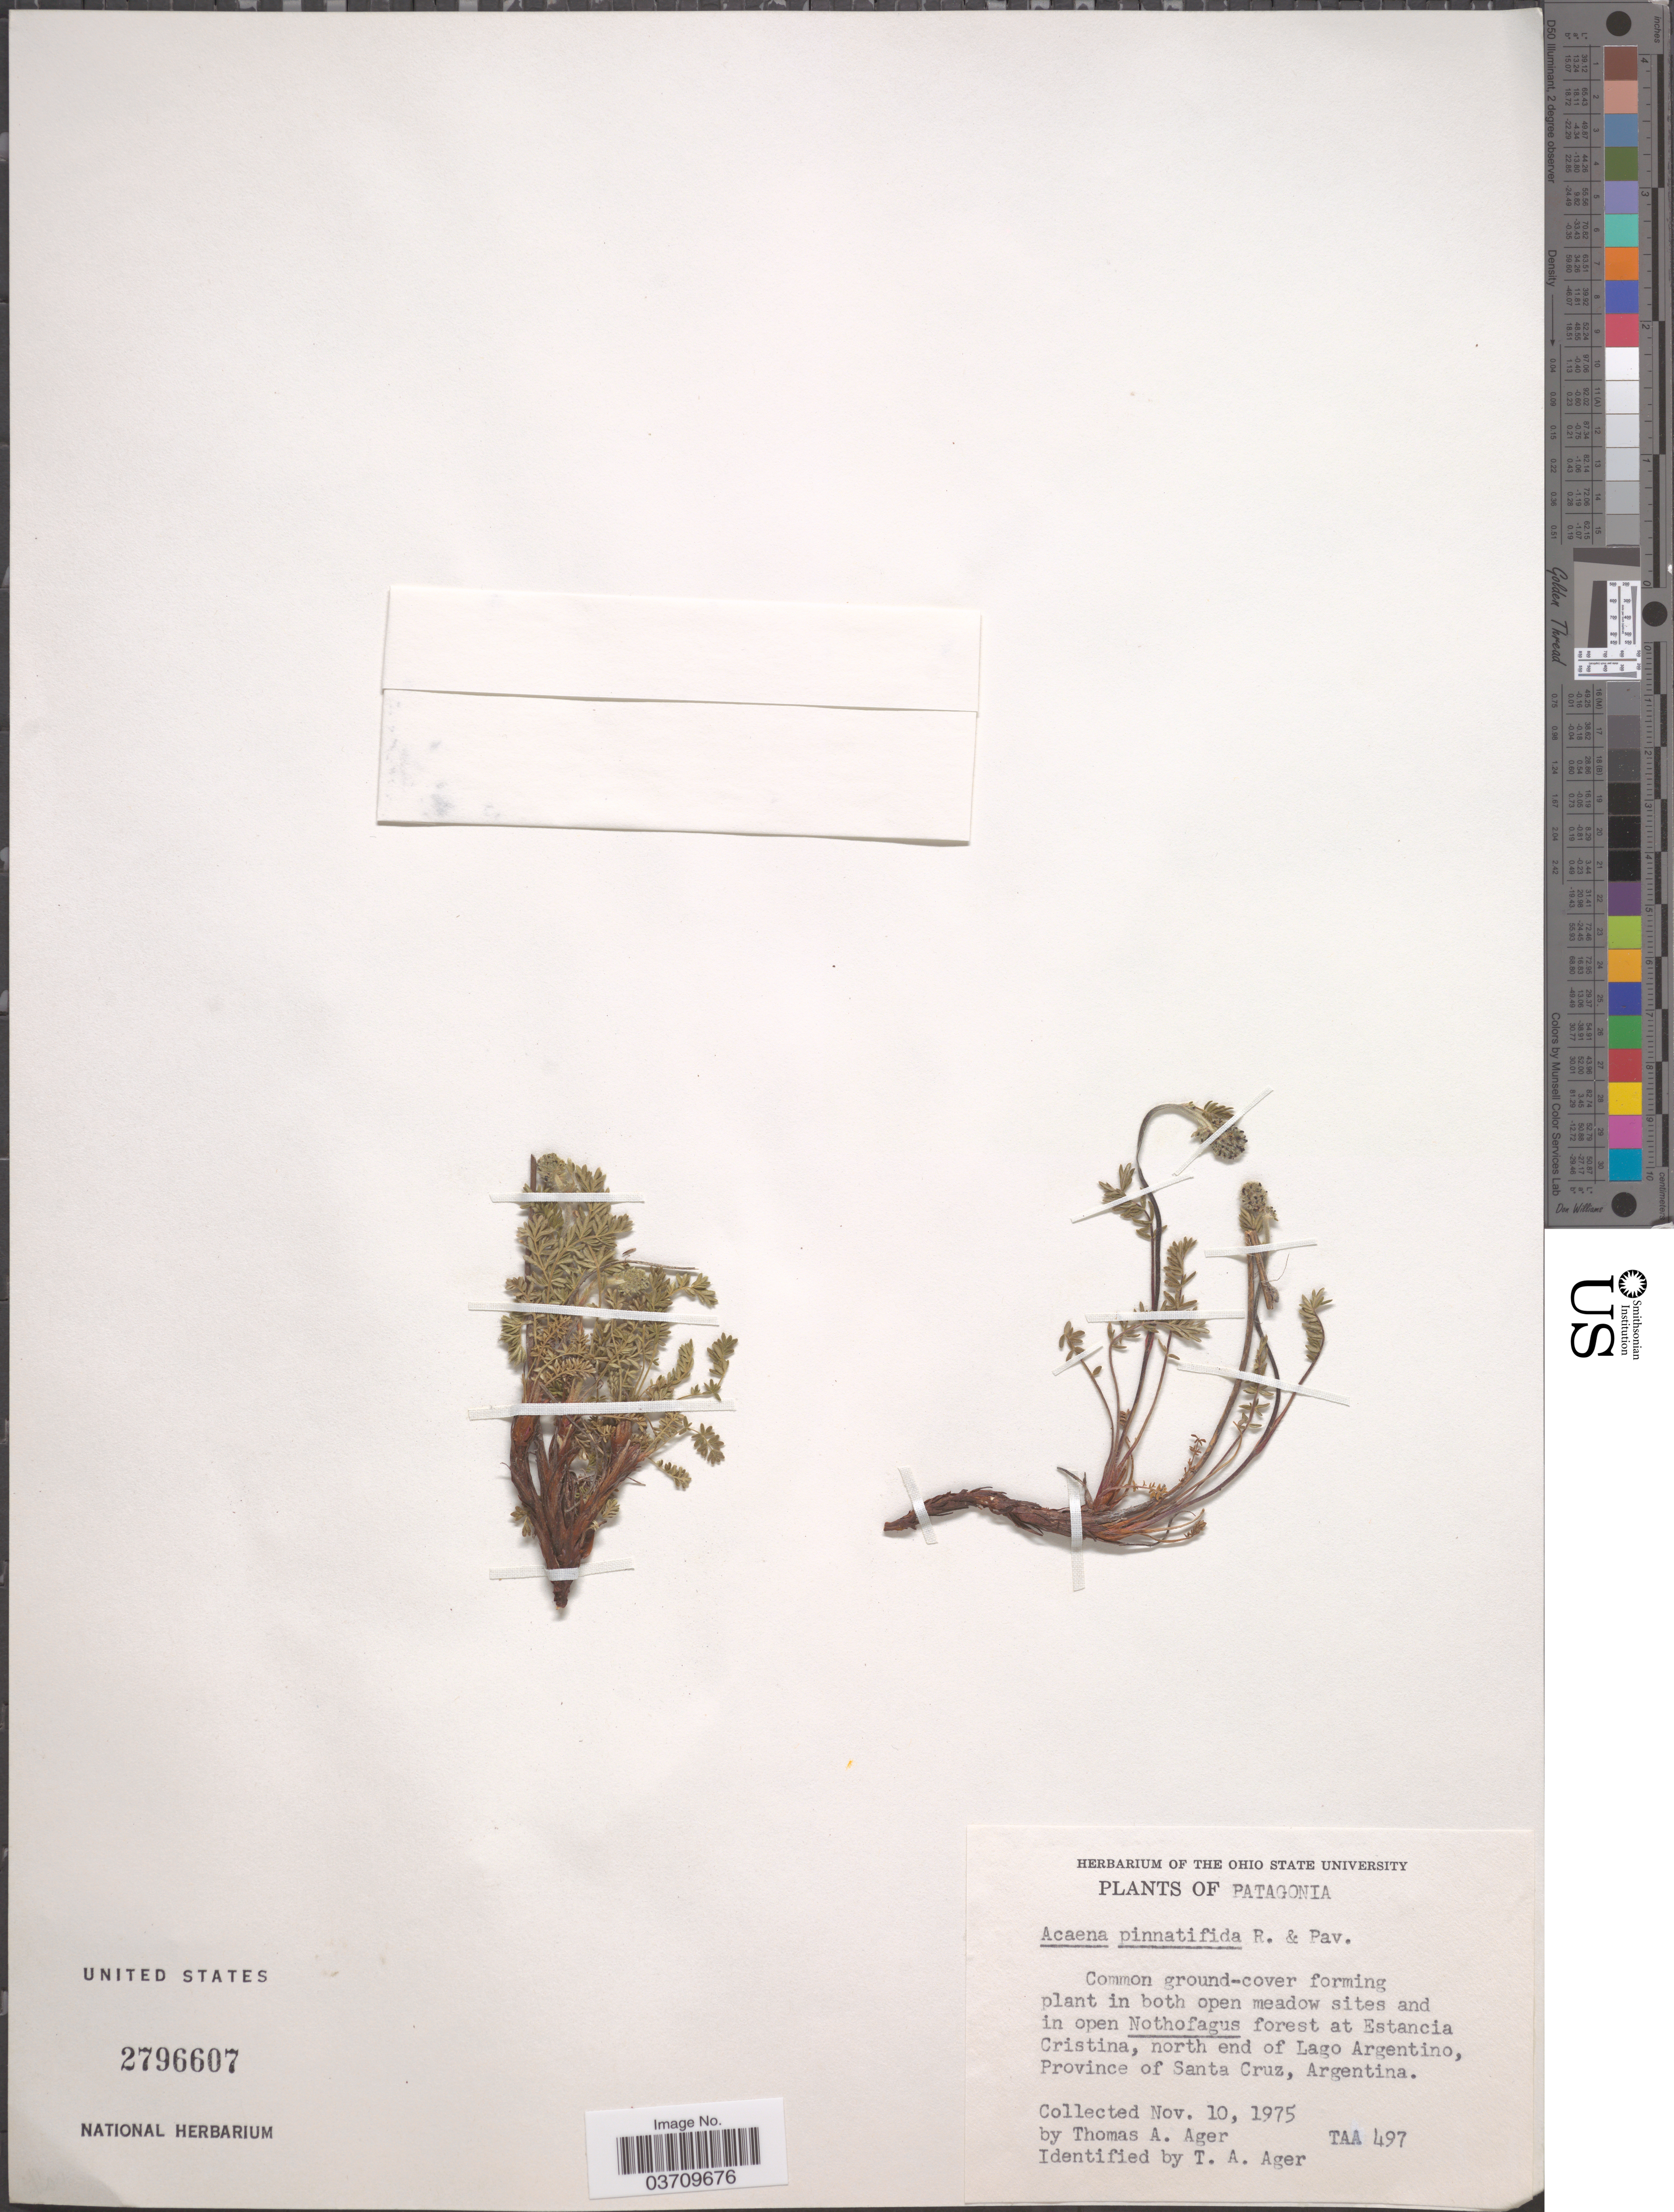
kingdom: Plantae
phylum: Tracheophyta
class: Magnoliopsida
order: Rosales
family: Rosaceae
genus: Acaena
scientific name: Acaena pinnatifida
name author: Ruiz & Pav.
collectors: T. A. Ager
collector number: TAA 497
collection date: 1975-11-10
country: Argentina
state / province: Santa Cruz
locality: Patagonia. Estancia Cristina, north end of Lago Argentino.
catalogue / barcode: US 2796607